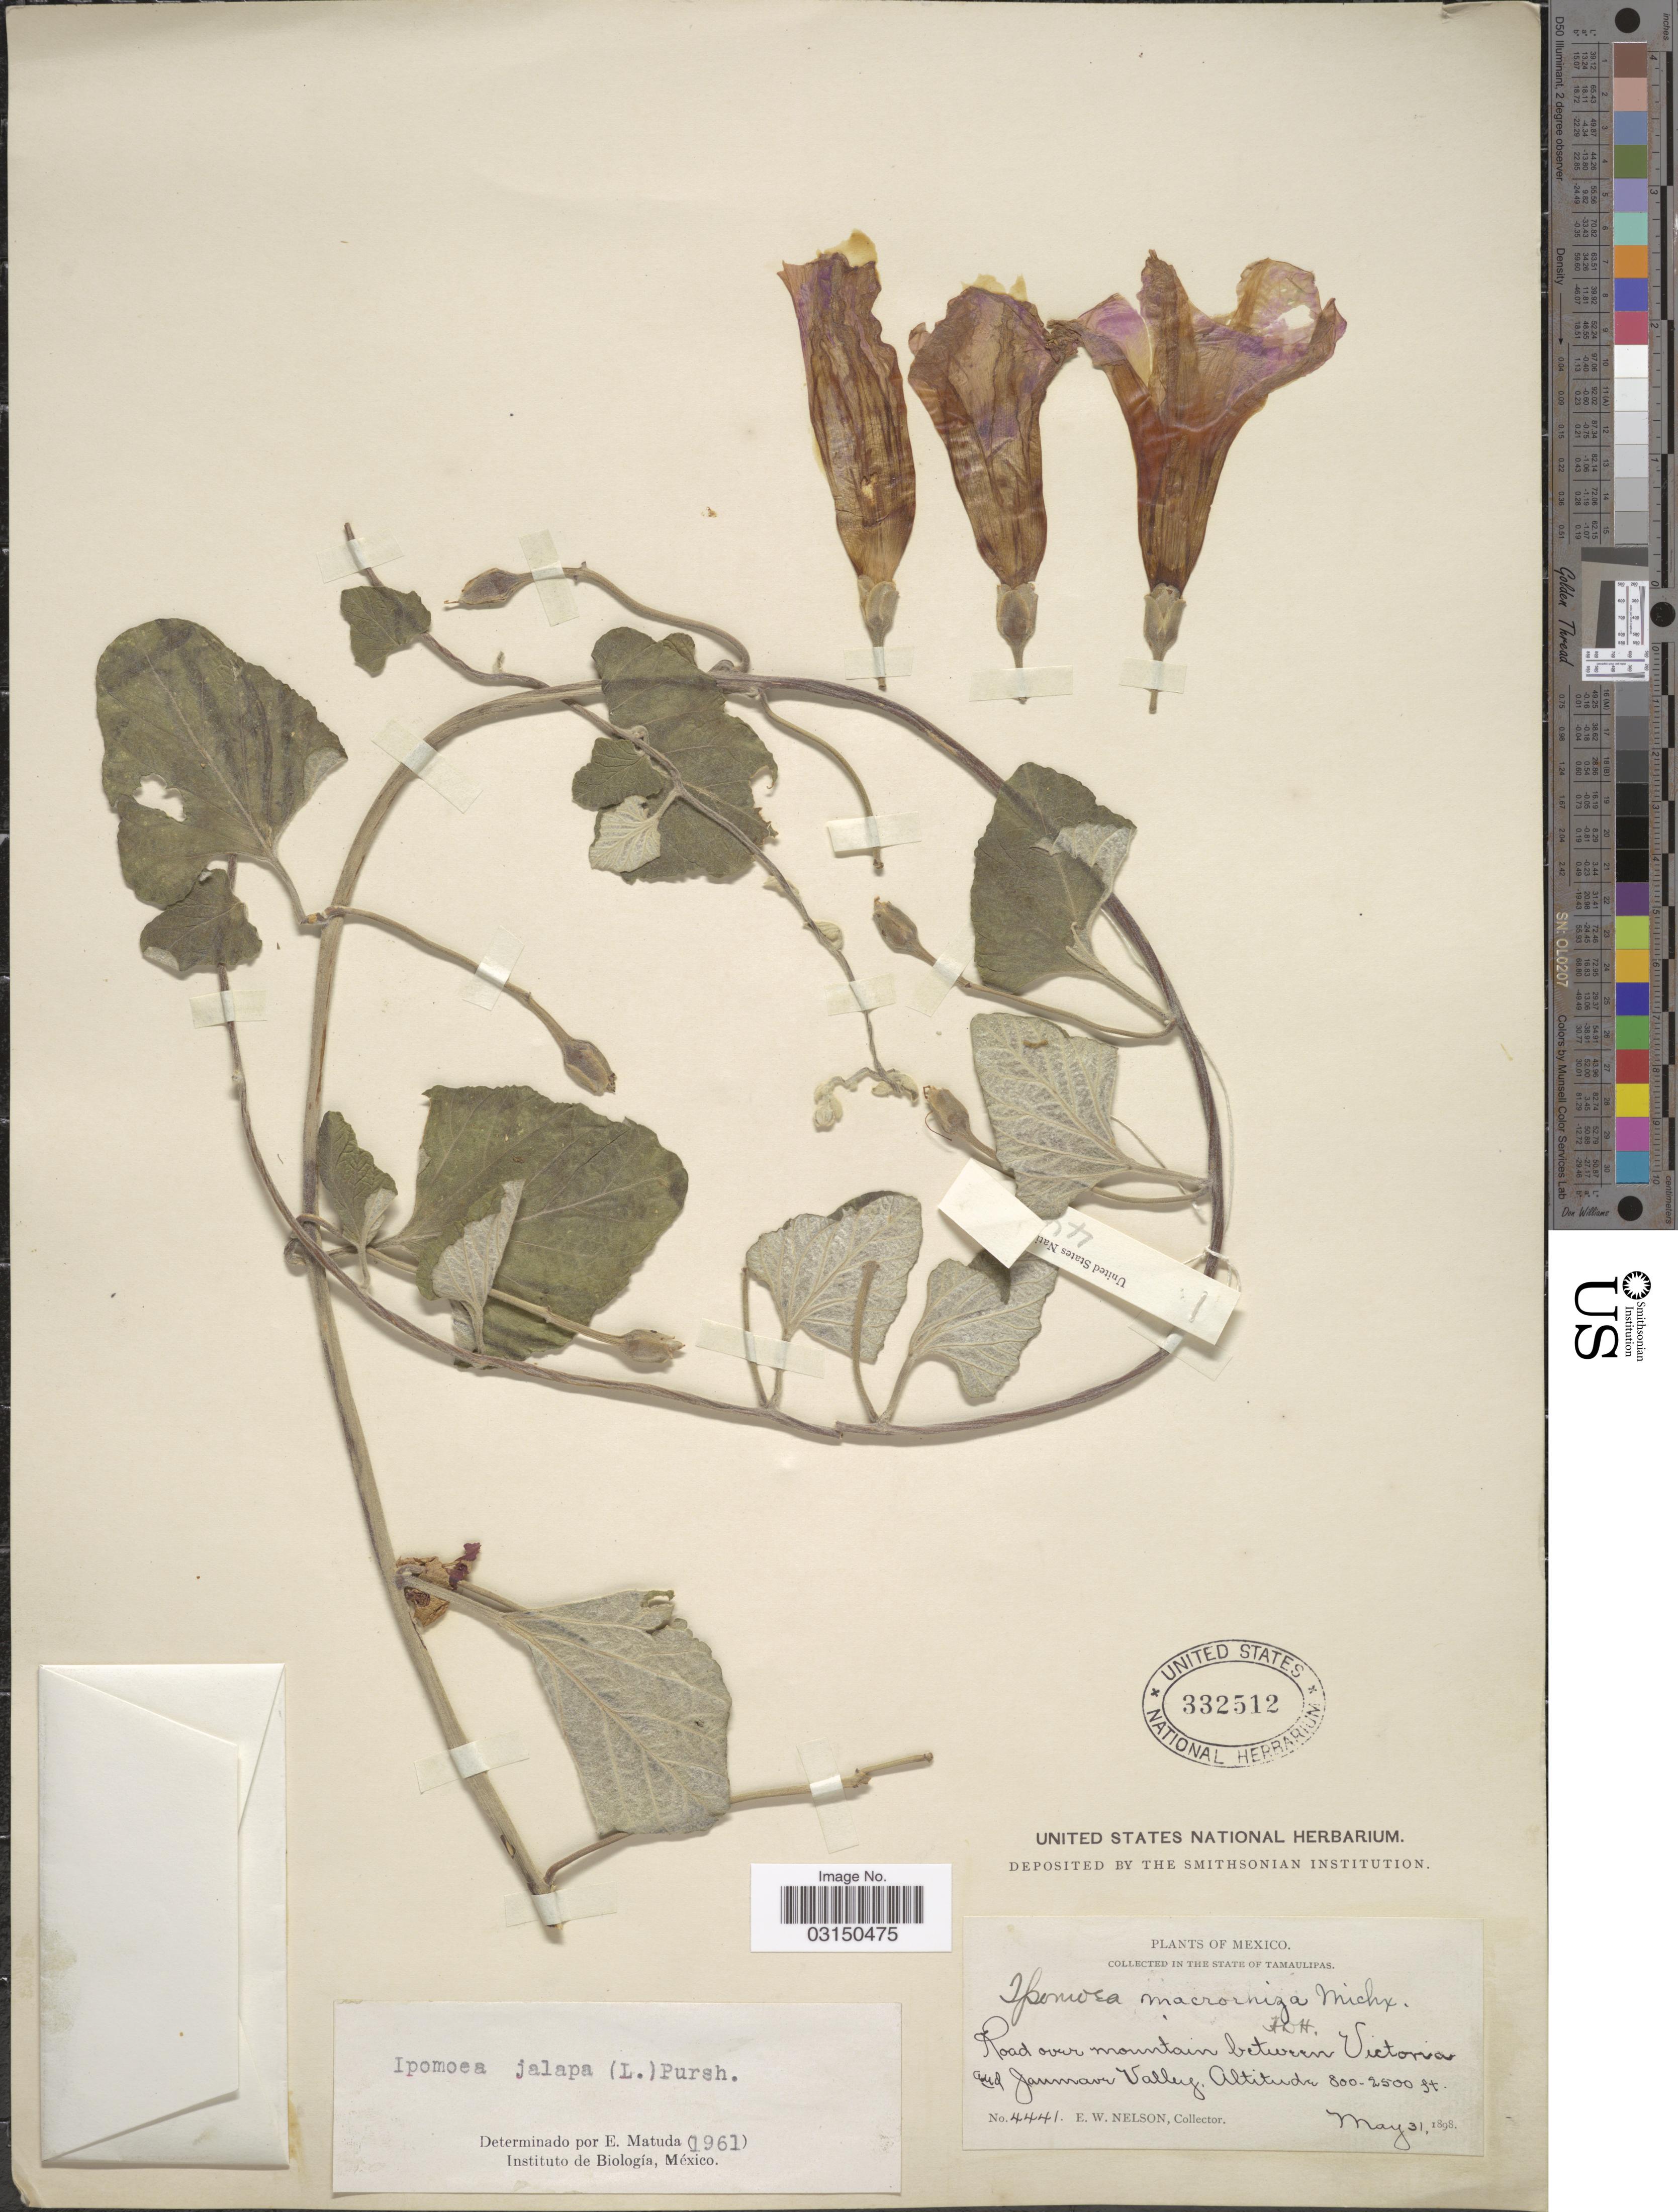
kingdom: Plantae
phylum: Tracheophyta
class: Magnoliopsida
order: Solanales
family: Convolvulaceae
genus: Ipomoea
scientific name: Ipomoea jalapa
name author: (L.) Pursh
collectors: E. W. Nelson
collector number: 4441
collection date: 1898-05-31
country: Mexico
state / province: Tamaulipas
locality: Collected in the State of Tamaulipas. Road over mountain between Victoria and Jaumave Valley.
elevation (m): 244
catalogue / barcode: US 332512